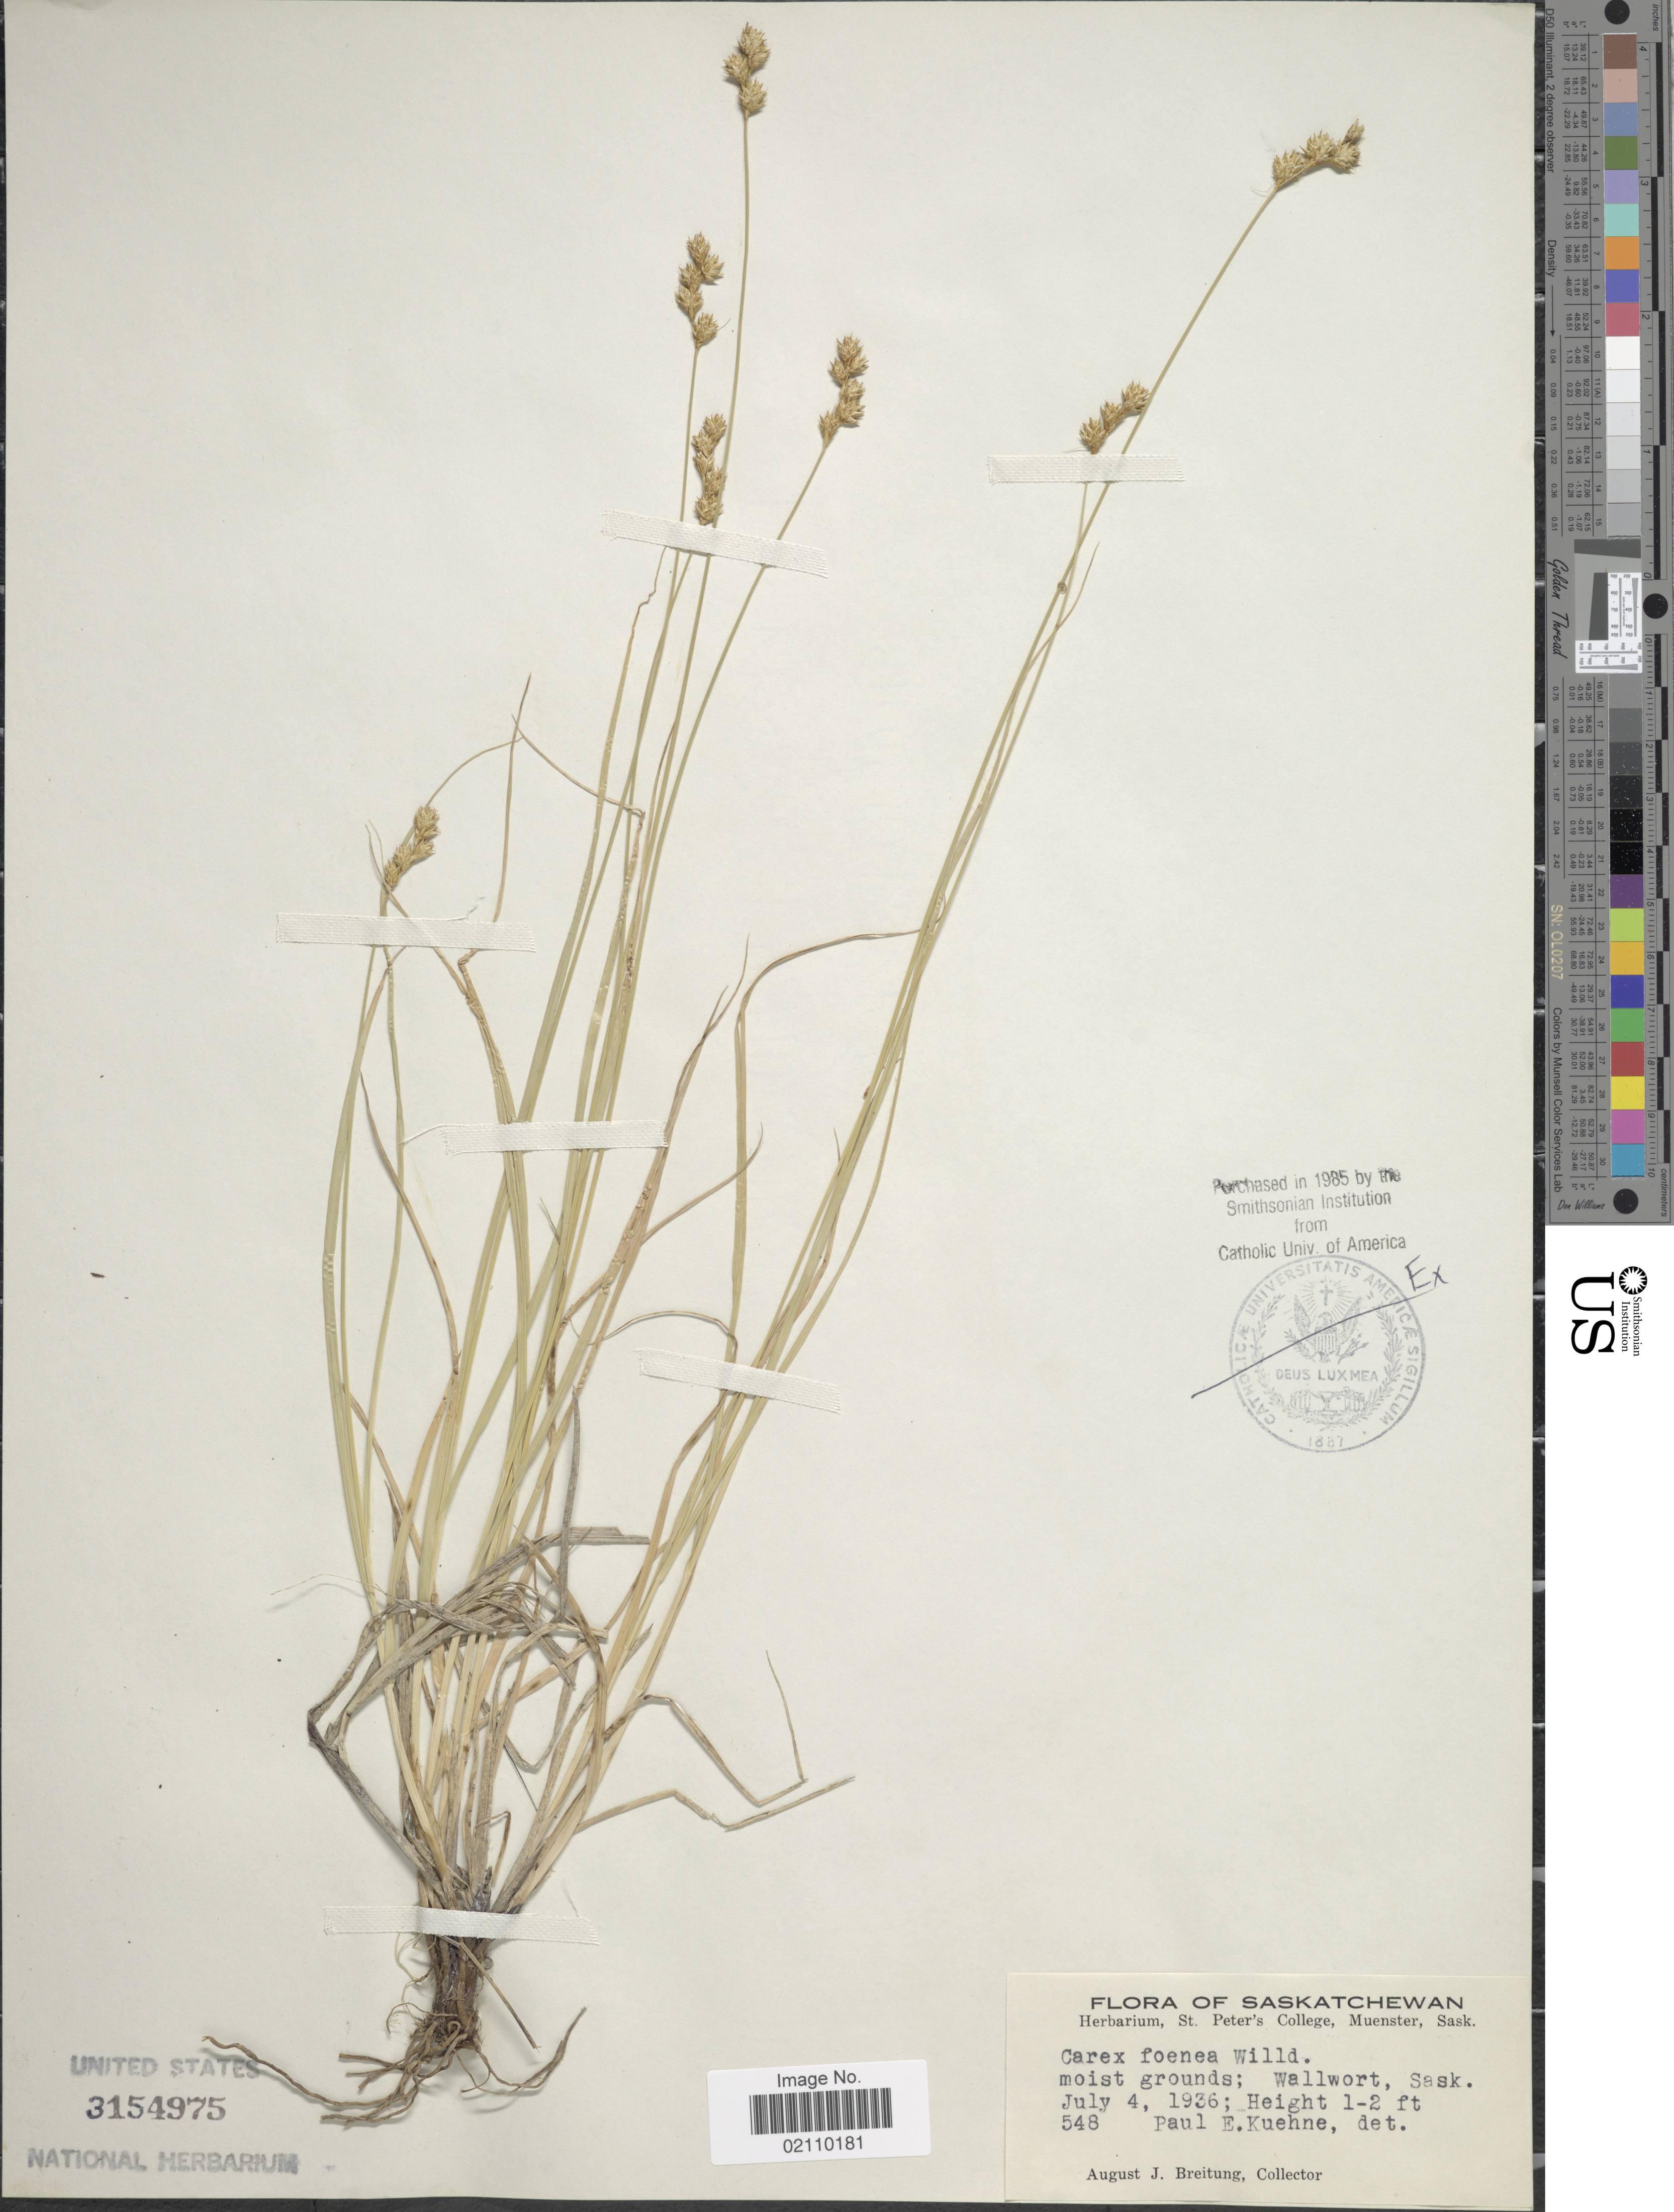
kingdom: Plantae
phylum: Tracheophyta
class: Liliopsida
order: Poales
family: Cyperaceae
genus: Carex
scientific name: Carex foenea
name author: Willd.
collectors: A. Breitung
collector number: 548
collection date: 1936-07-04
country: Canada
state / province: Saskatchewan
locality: Mosit grounds; wallwort, Sask.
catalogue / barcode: US 3154975